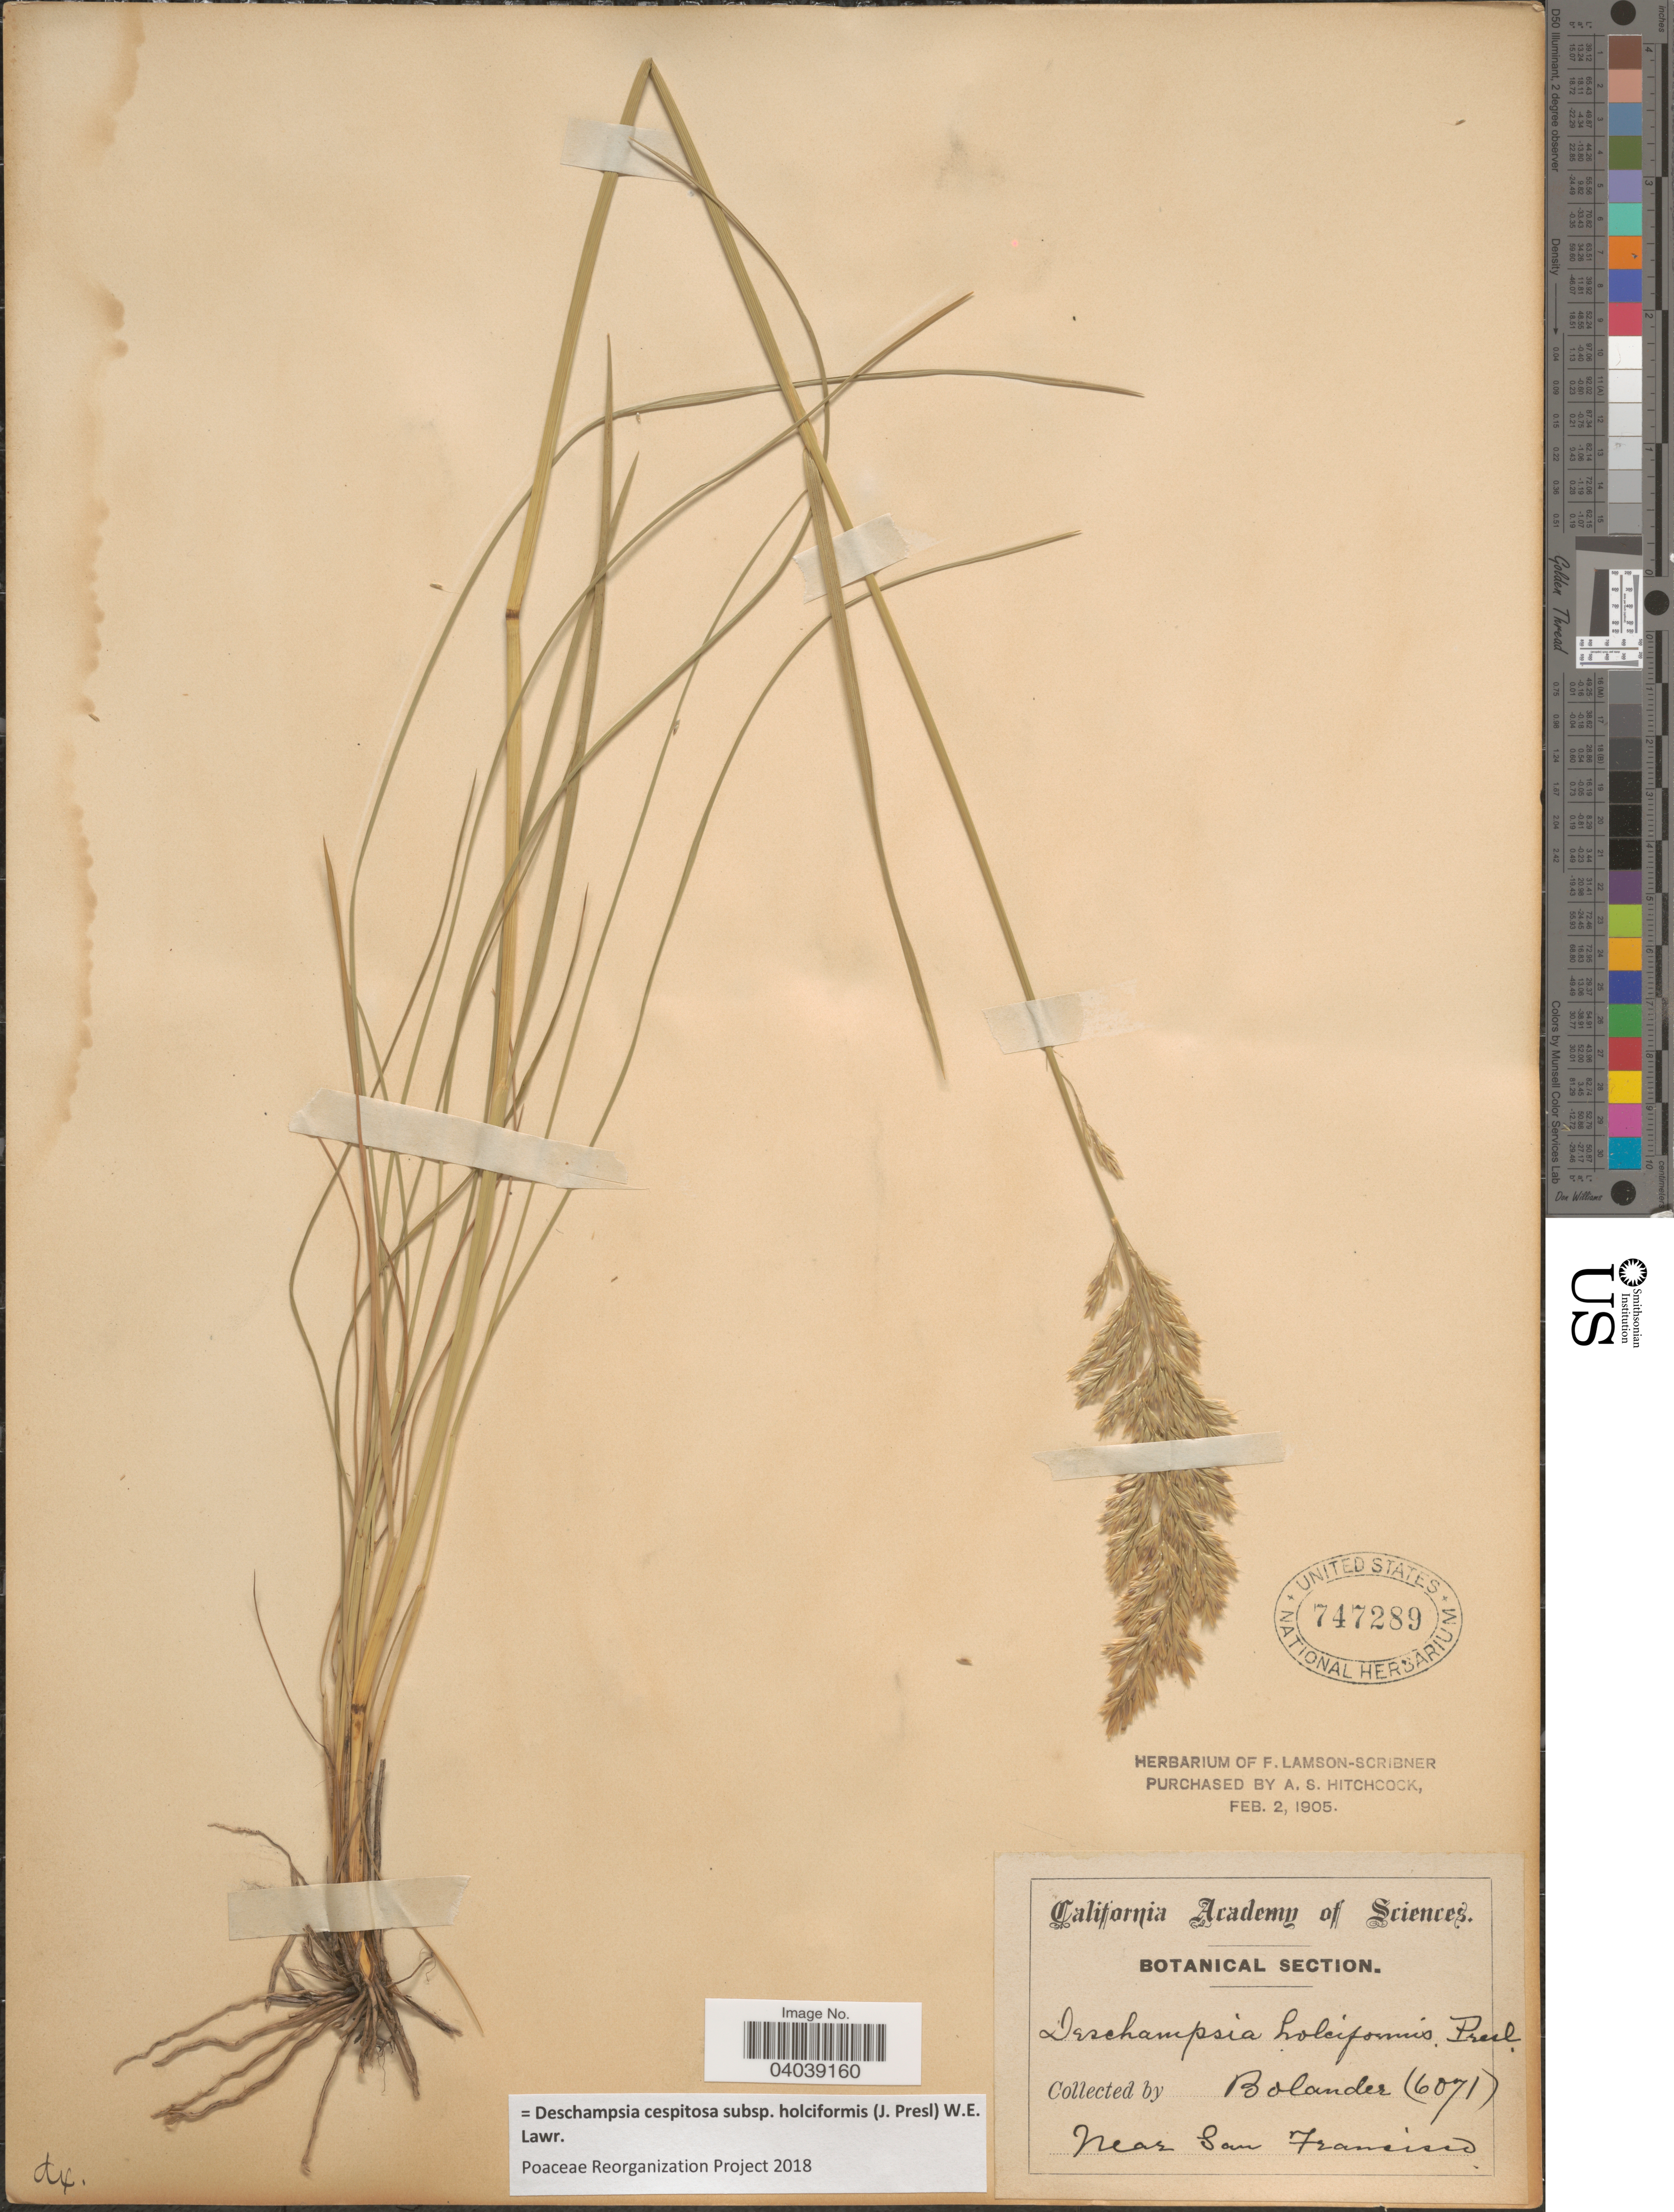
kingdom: Plantae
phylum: Tracheophyta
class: Liliopsida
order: Poales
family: Poaceae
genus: Deschampsia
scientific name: Deschampsia cespitosa subsp. holciformis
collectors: -. Bolander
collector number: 6071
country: United States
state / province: California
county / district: San Francisco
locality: Near San Francisco.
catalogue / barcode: US 747289